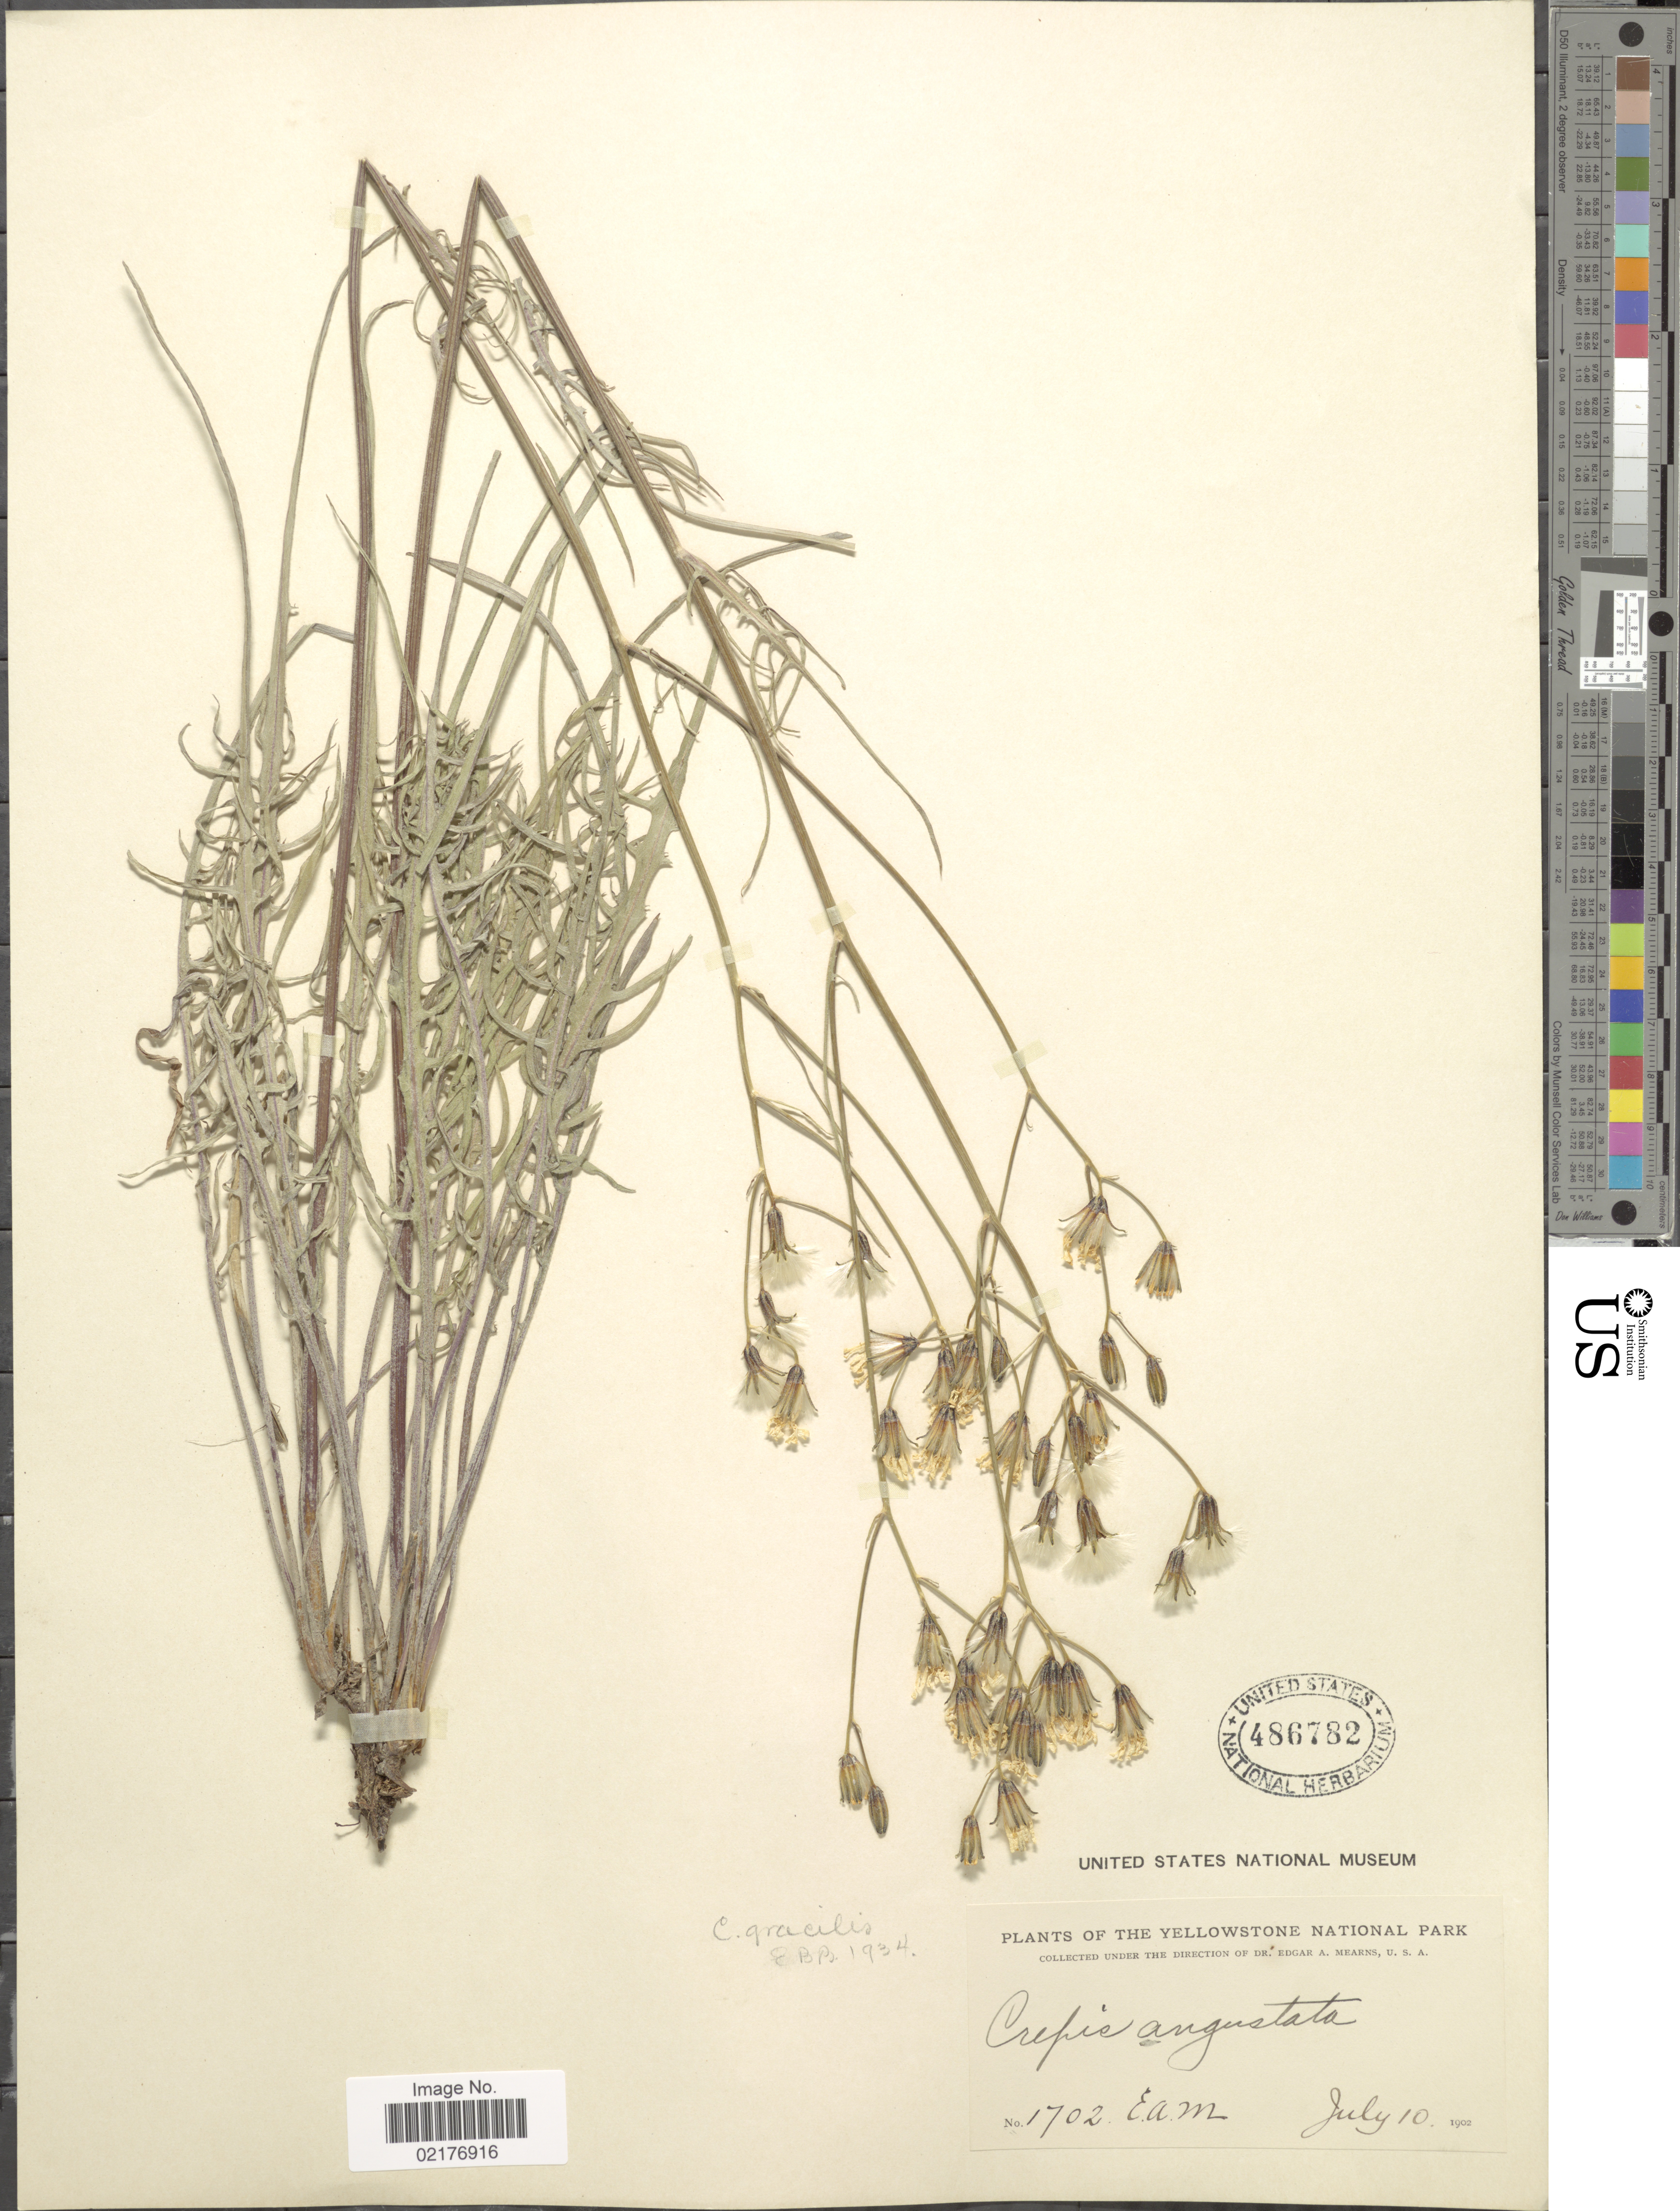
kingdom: Plantae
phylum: Tracheophyta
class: Magnoliopsida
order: Asterales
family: Asteraceae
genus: Crepis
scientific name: Crepis atribarba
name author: A. Heller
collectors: E. A. Mearns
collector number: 1702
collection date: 1902-07-10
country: United States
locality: The Yellowstone National Park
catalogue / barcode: US 486782